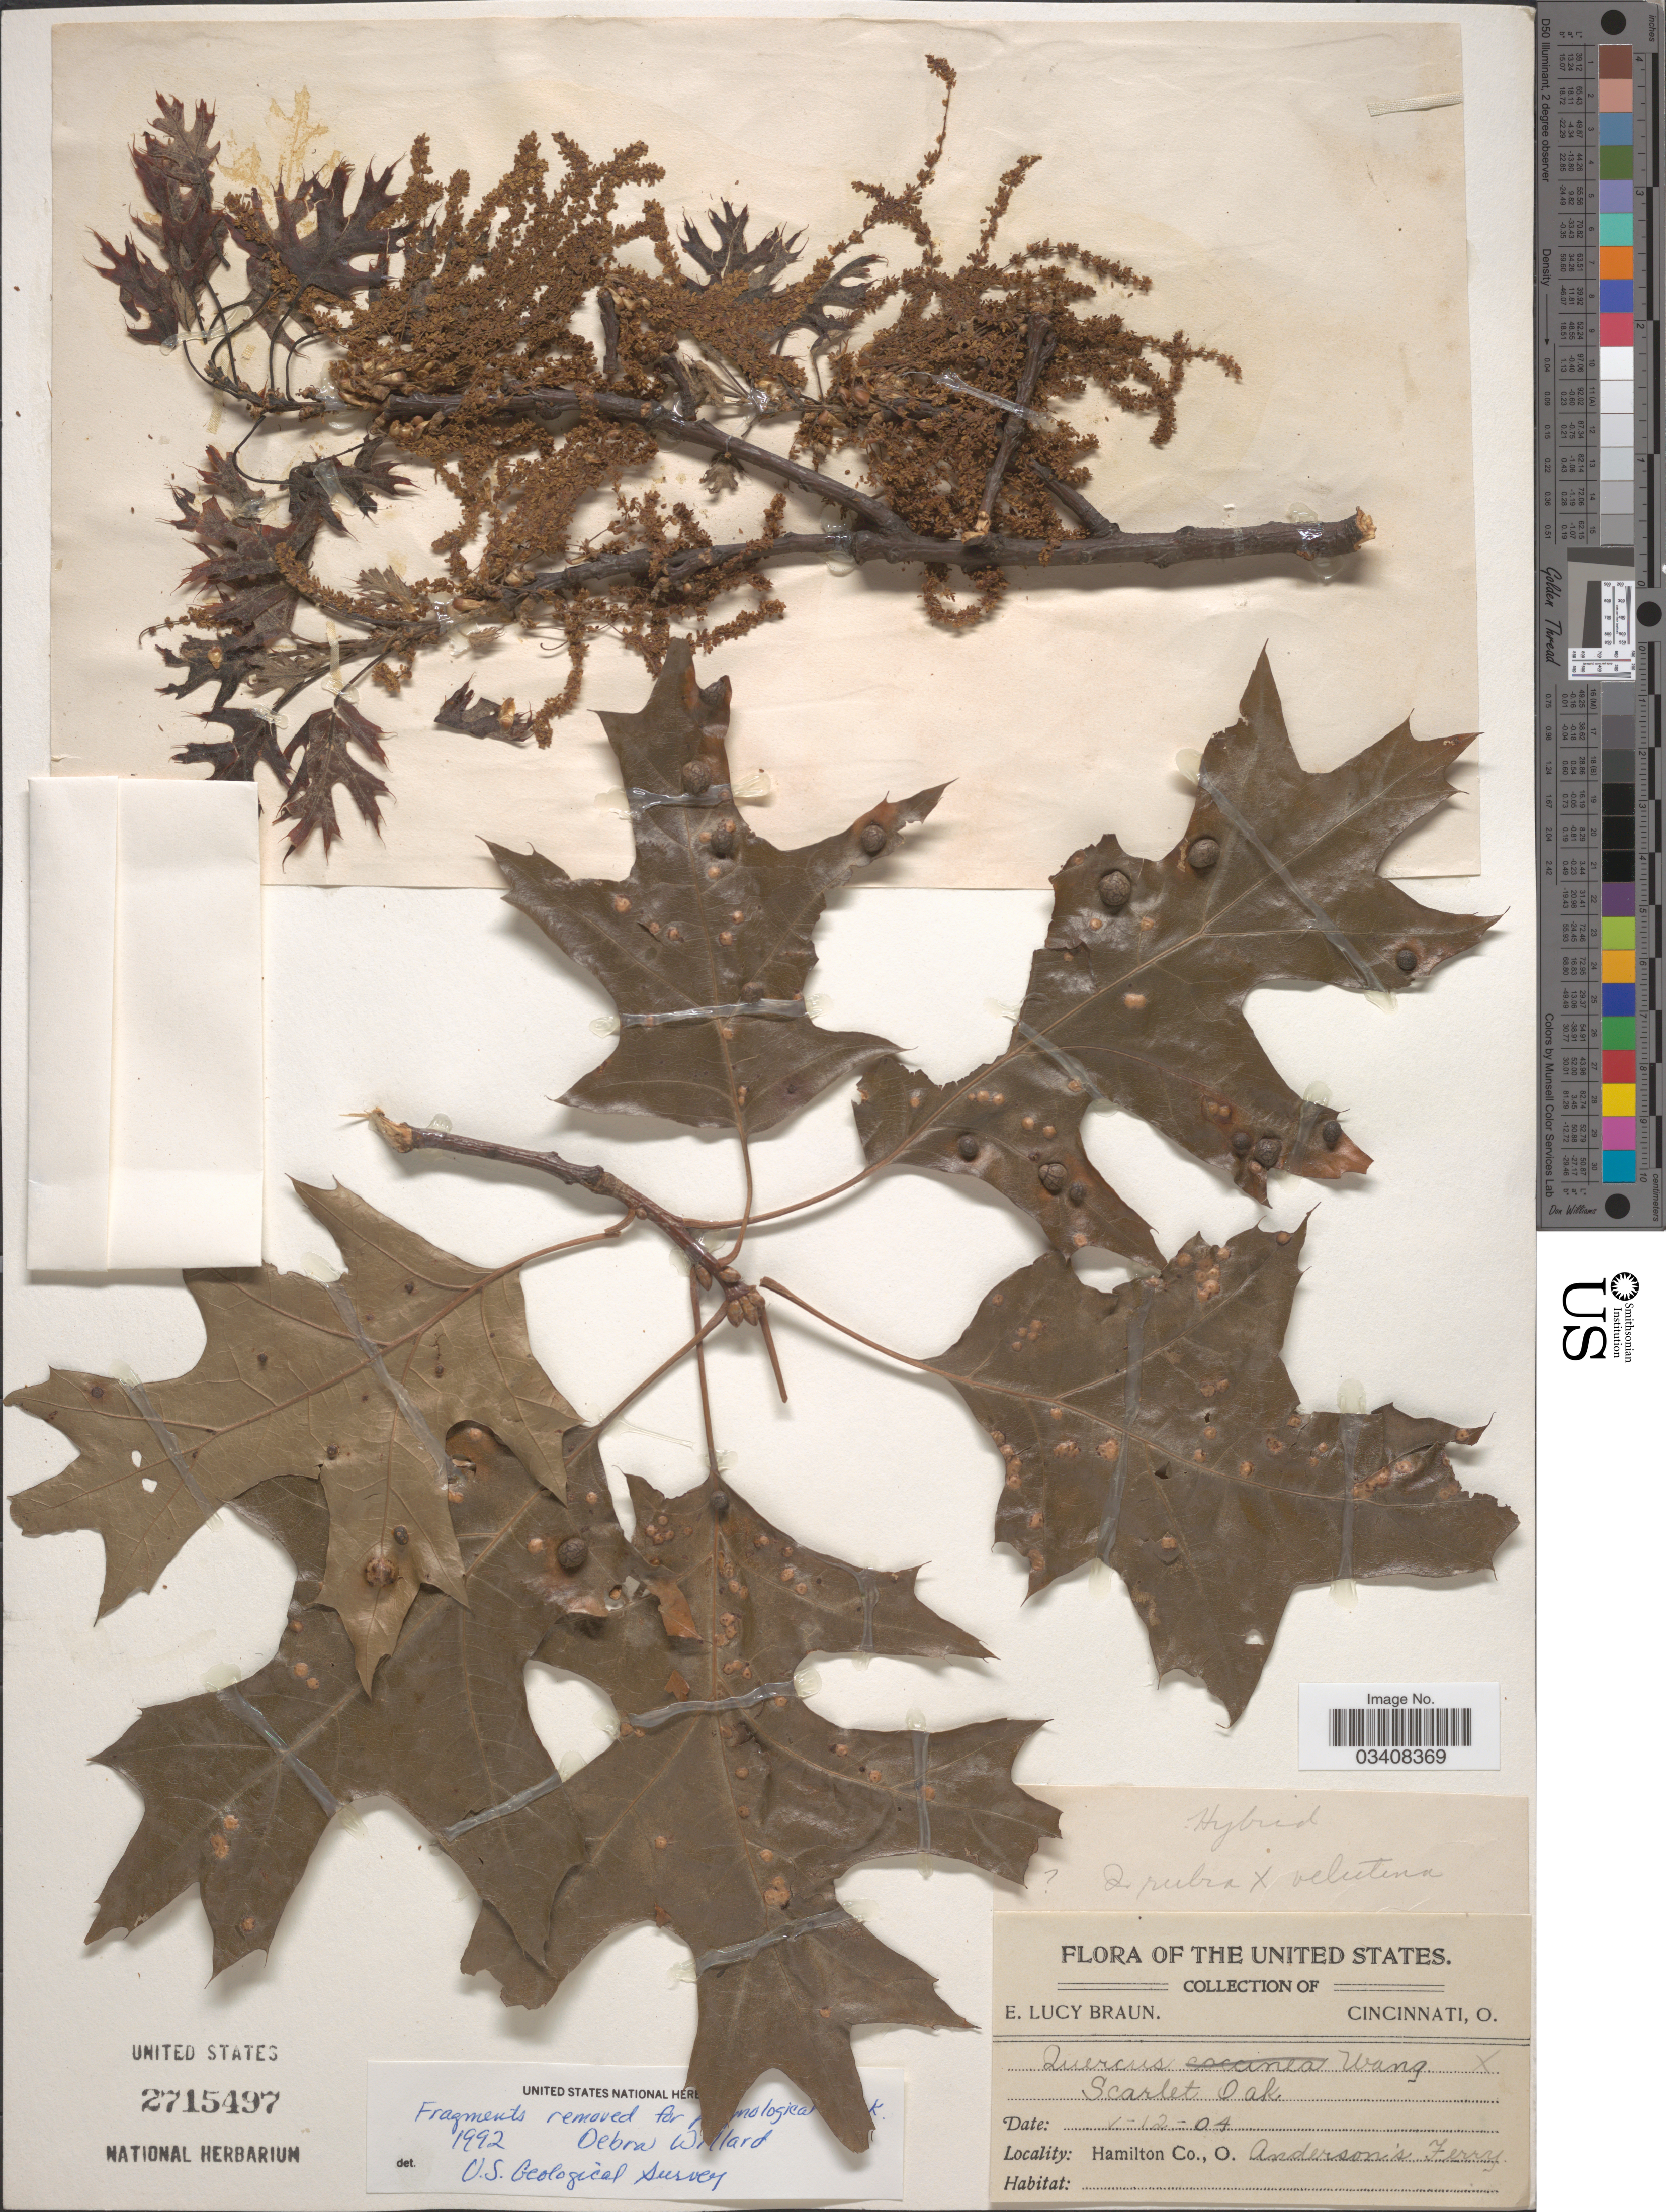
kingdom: Plantae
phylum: Tracheophyta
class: Magnoliopsida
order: Fagales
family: Fagaceae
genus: Quercus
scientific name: Quercus rubra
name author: L.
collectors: E. L. Braun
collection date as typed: Transcribed d/m/y: 12/5/4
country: United States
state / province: Ohio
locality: Hamilton Co. Anderson's Ferry.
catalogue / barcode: US 2715497